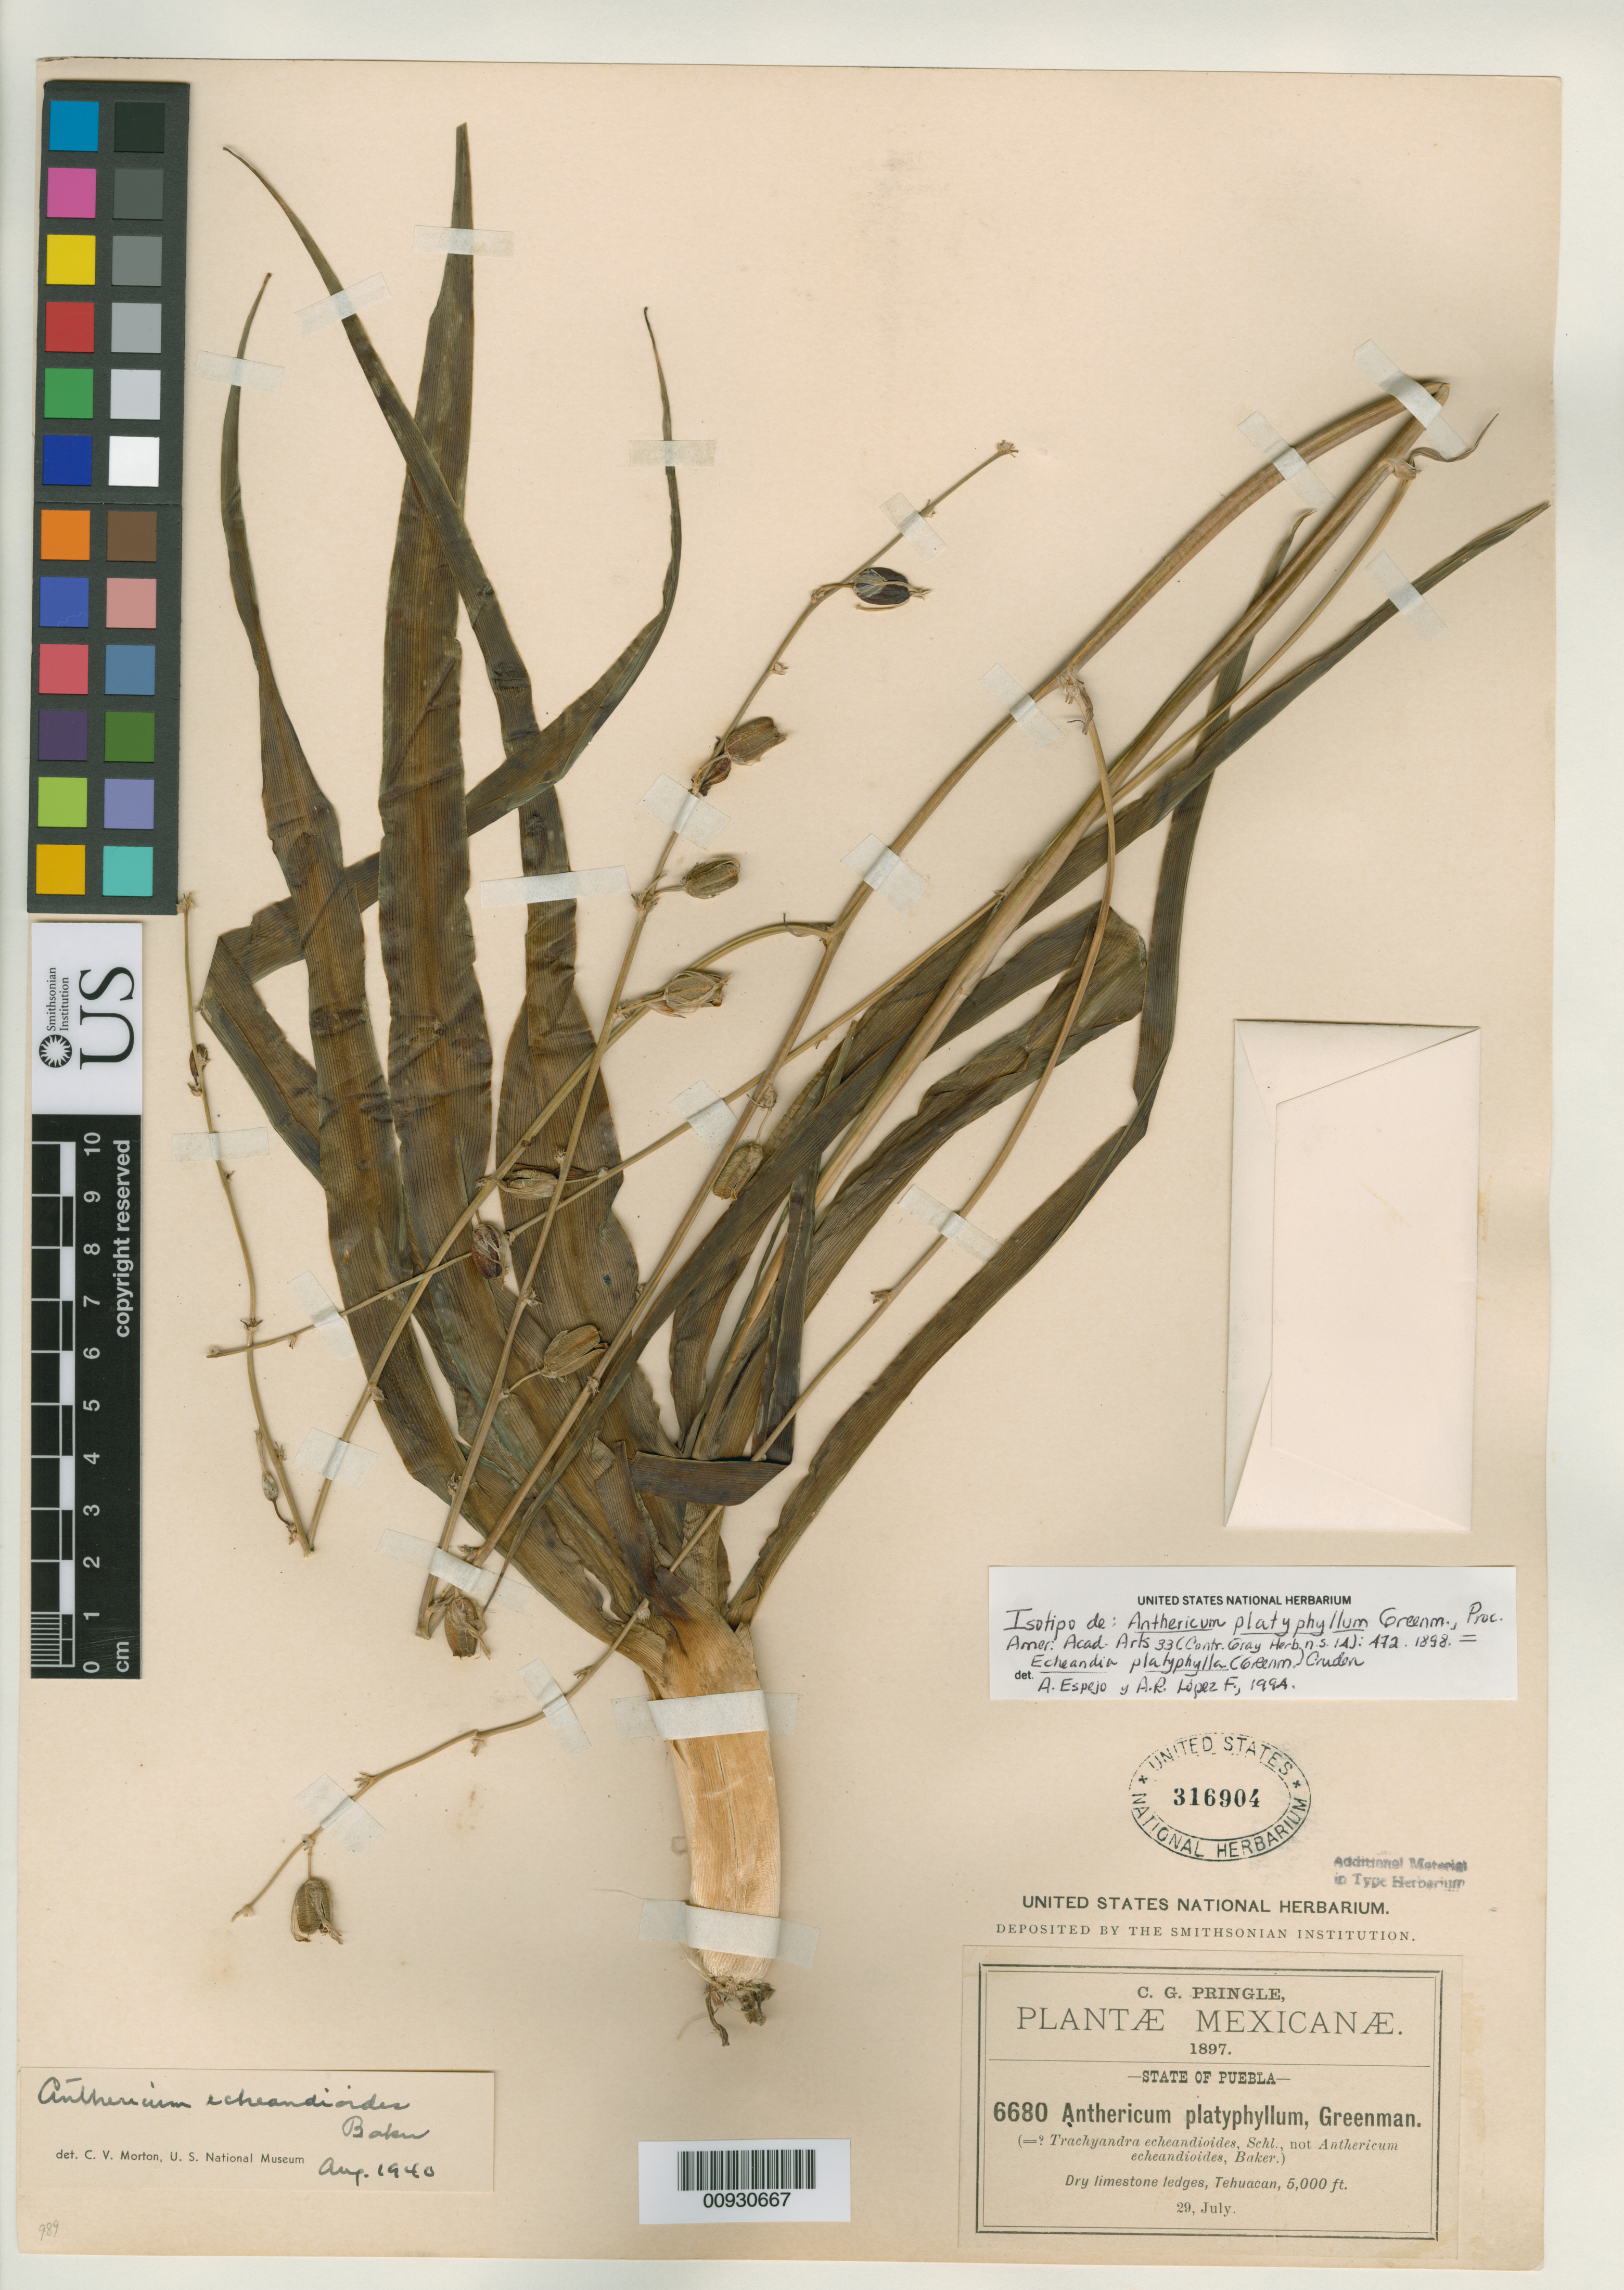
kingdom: Plantae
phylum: Tracheophyta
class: Liliopsida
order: Asparagales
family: Asparagaceae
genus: Anthericum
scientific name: Anthericum platyphyllum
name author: Greenm.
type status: Isotype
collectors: C. G. Pringle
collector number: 6680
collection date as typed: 29 Jul 1897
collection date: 1897-07-29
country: Mexico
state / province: Puebla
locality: Tehuacan.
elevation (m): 1524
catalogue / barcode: US 316904